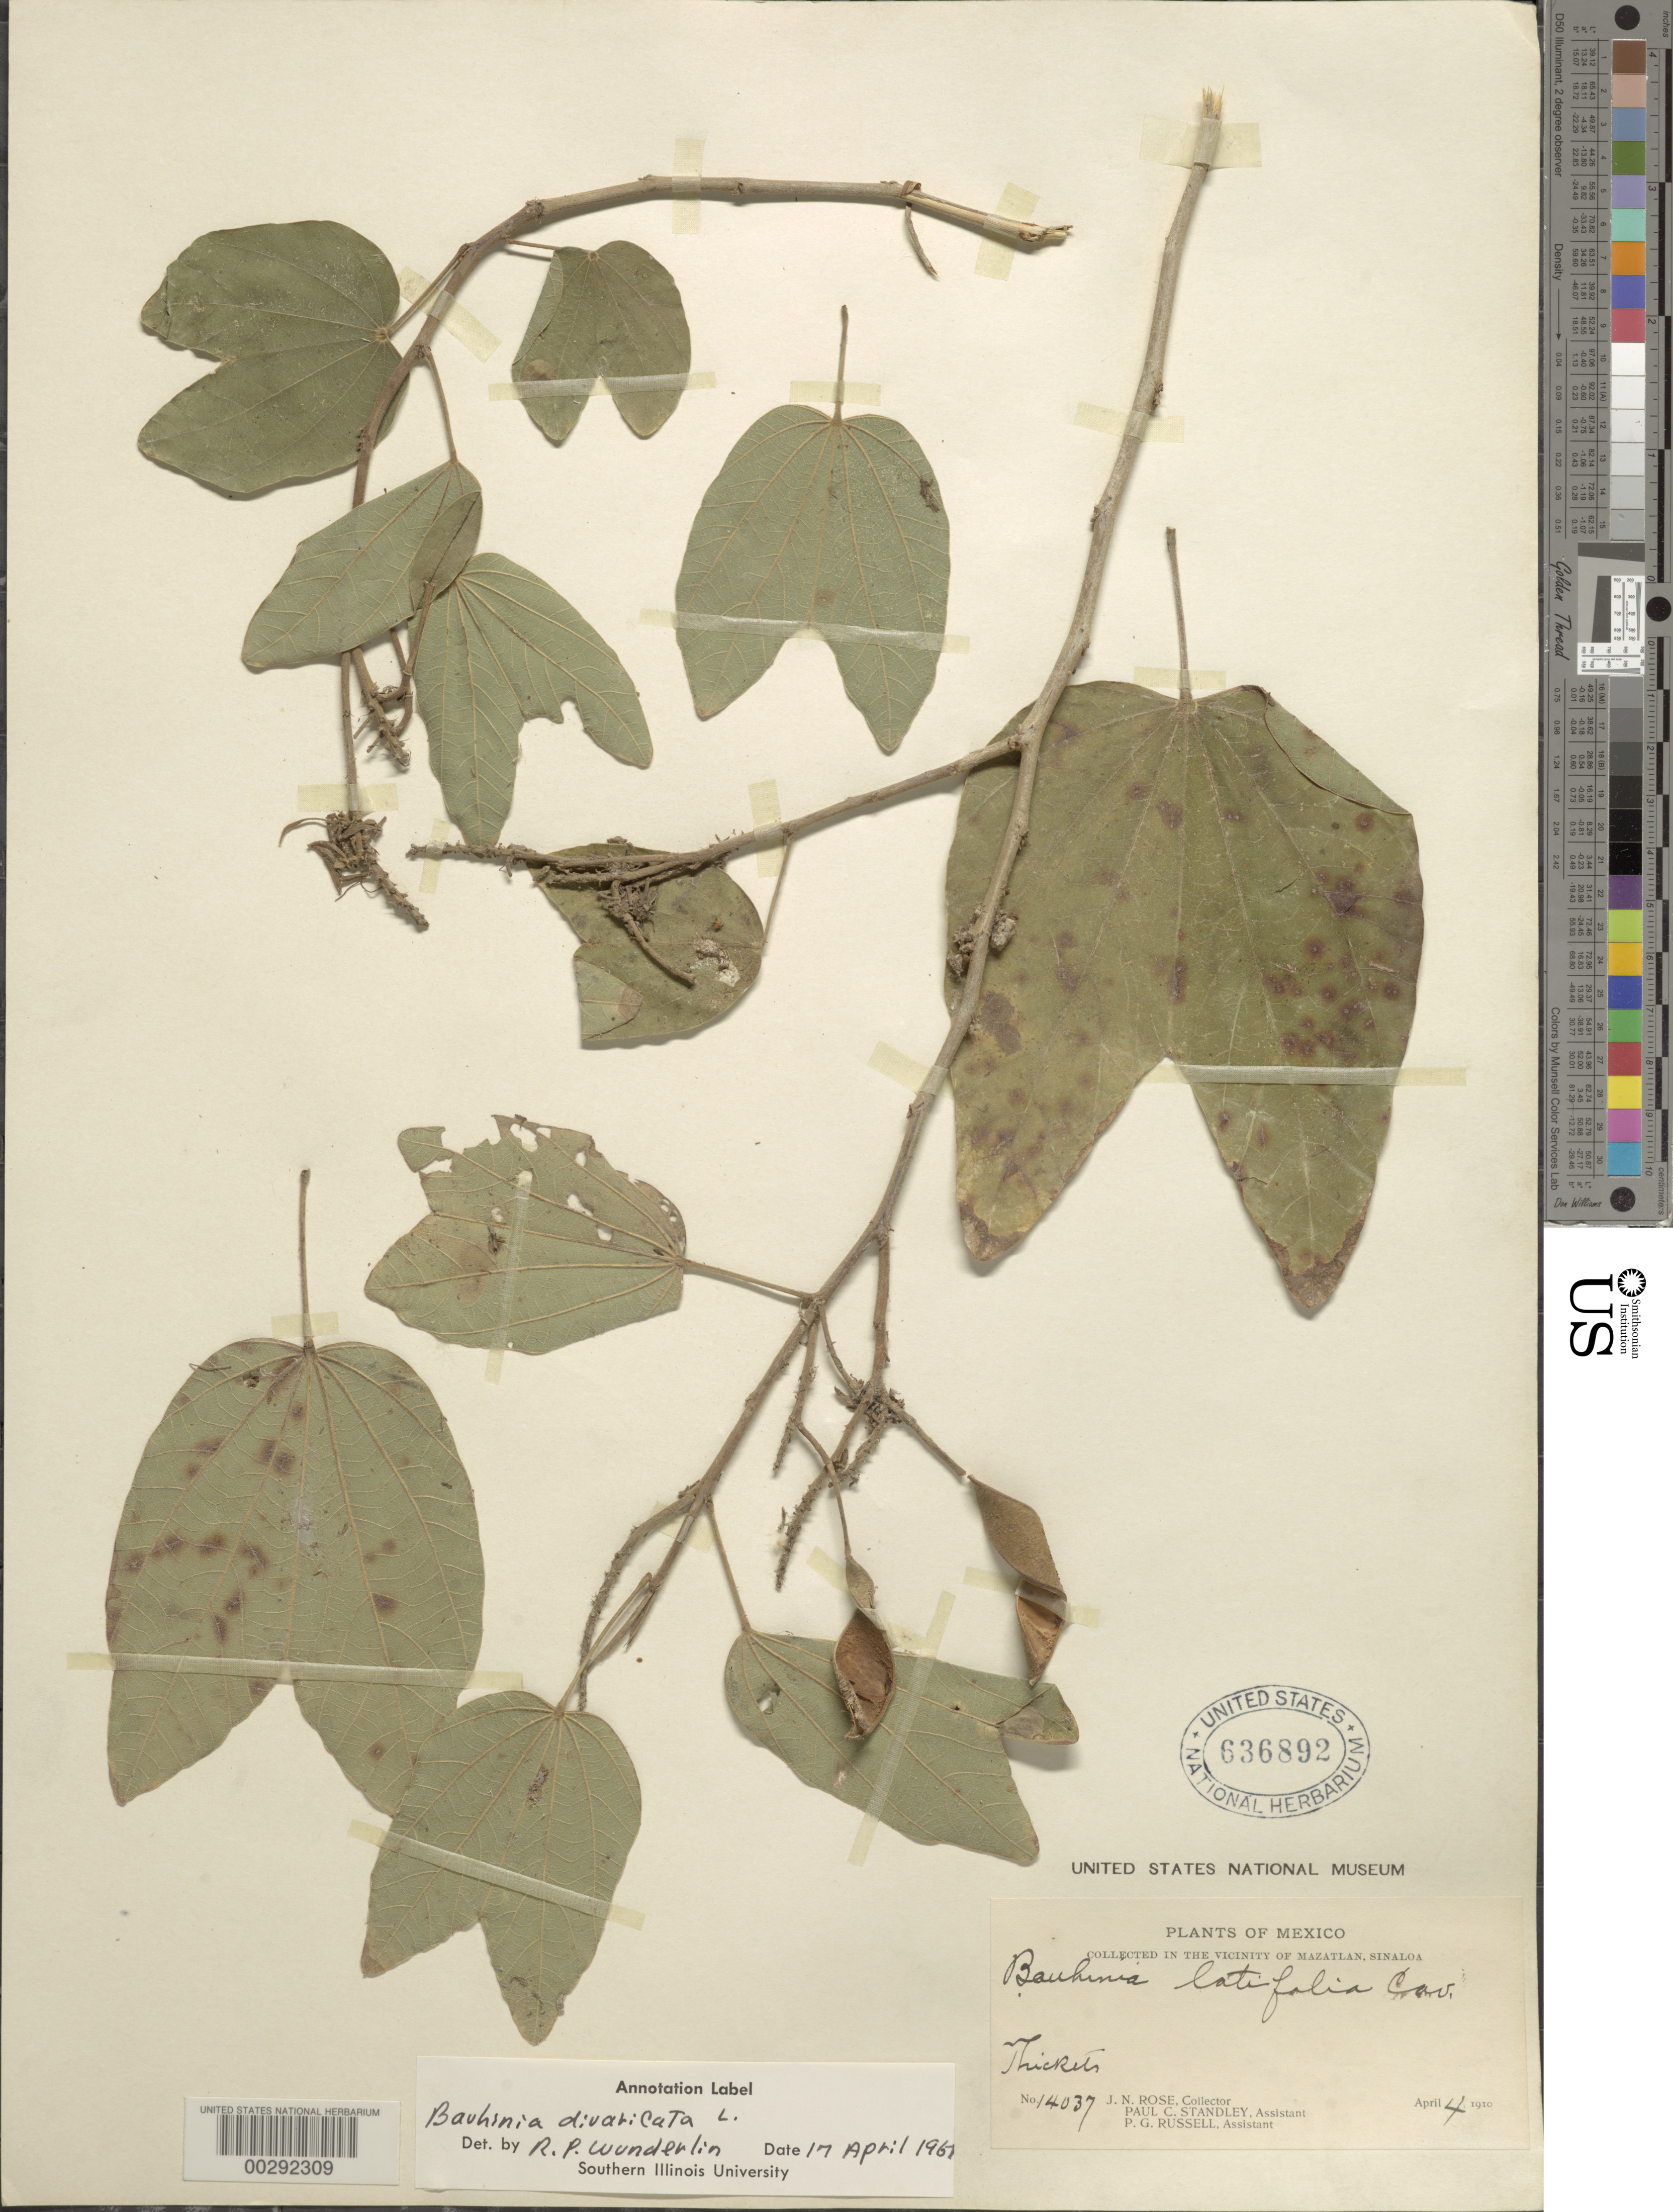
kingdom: Plantae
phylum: Tracheophyta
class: Magnoliopsida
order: Fabales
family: Fabaceae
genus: Bauhinia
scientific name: Bauhinia divaricata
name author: L.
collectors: J. N. Rose, P. C. Standley & P. G. Russell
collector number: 14037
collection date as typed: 04 Apr 1910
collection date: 1910-04-04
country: Mexico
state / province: Sinaloa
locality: Vicinity of Mazatlan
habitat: Thickets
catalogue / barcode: US 636892